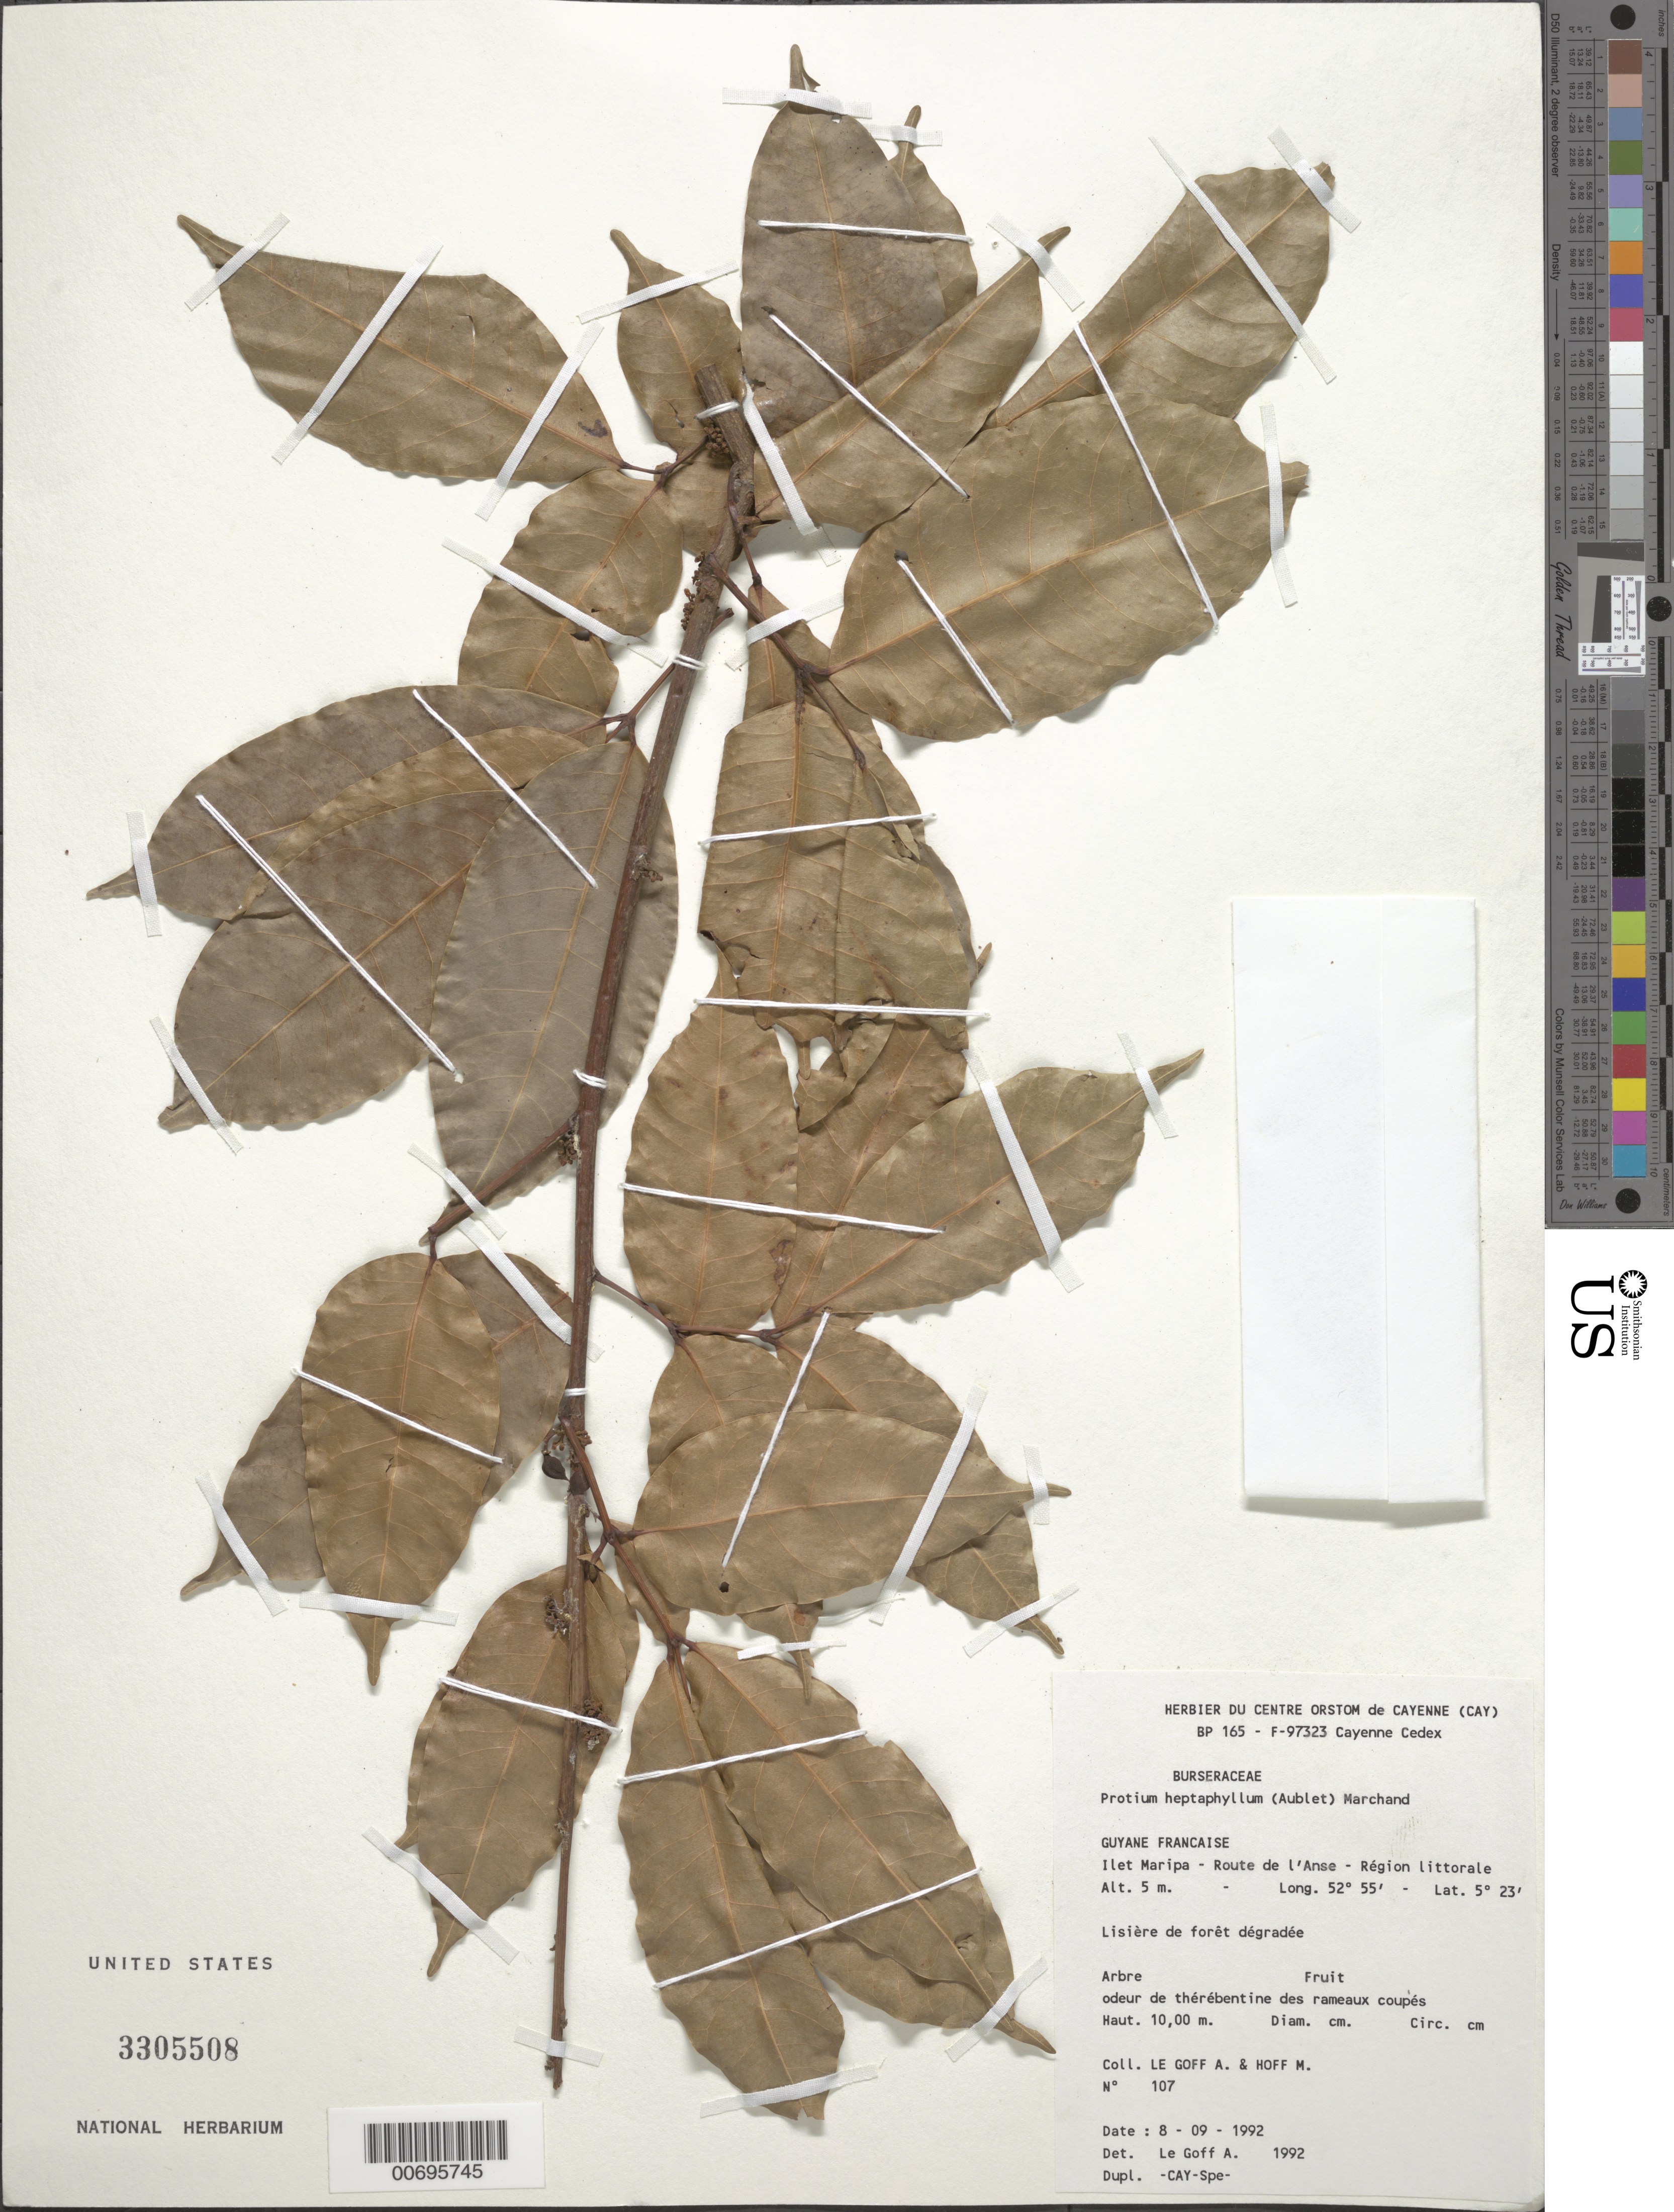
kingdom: Plantae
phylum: Tracheophyta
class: Magnoliopsida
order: Sapindales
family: Burseraceae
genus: Protium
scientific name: Protium heptaphyllum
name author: (Aubl.) Marchand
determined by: Le Goff, A.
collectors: A. Le Goff & M. Hoff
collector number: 107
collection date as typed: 8-Sep-92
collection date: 1992-09-08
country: French Guiana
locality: Route de l'Anse, Ilet Maripa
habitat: Edge of disturbed forest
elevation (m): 5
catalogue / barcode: US 3305508